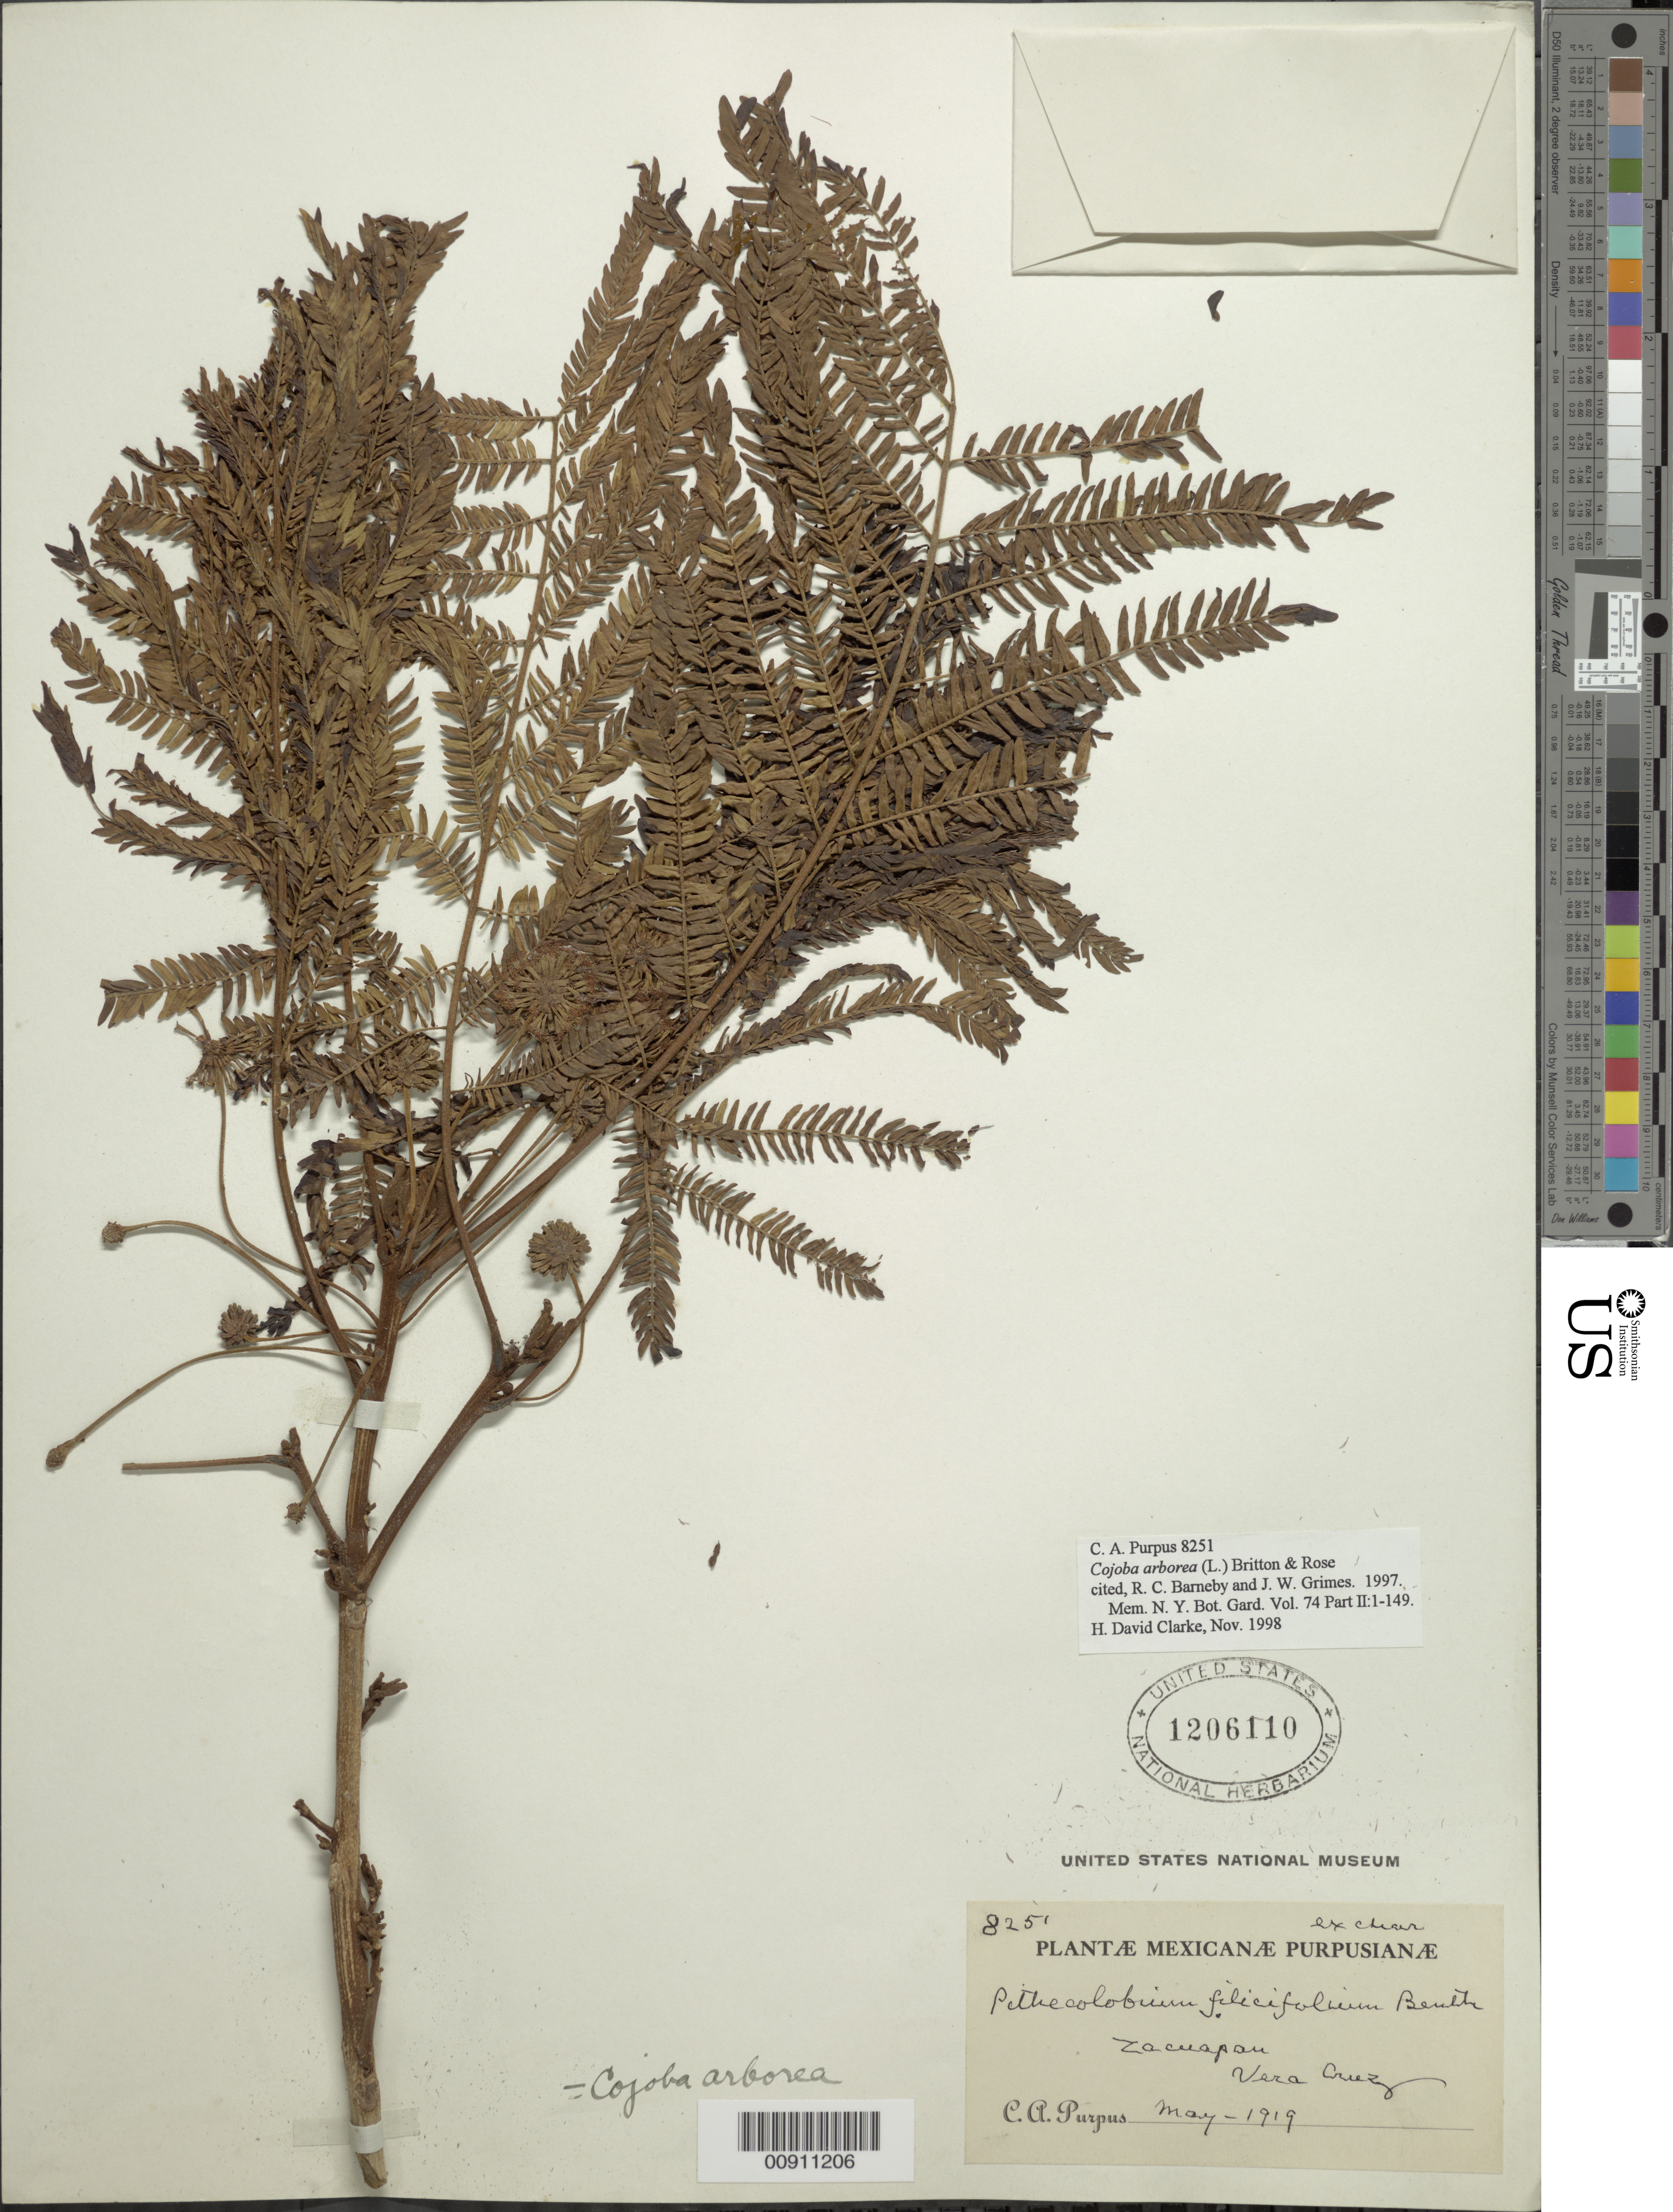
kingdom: Plantae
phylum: Tracheophyta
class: Magnoliopsida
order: Fabales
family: Fabaceae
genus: Cojoba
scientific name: Cojoba arborea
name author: (L.) Britton & Rose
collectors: C. A. Purpus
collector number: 8251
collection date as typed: May 1919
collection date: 1919-05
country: Mexico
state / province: Veracruz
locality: Zacuapan, Veracruz.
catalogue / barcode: US 1206110